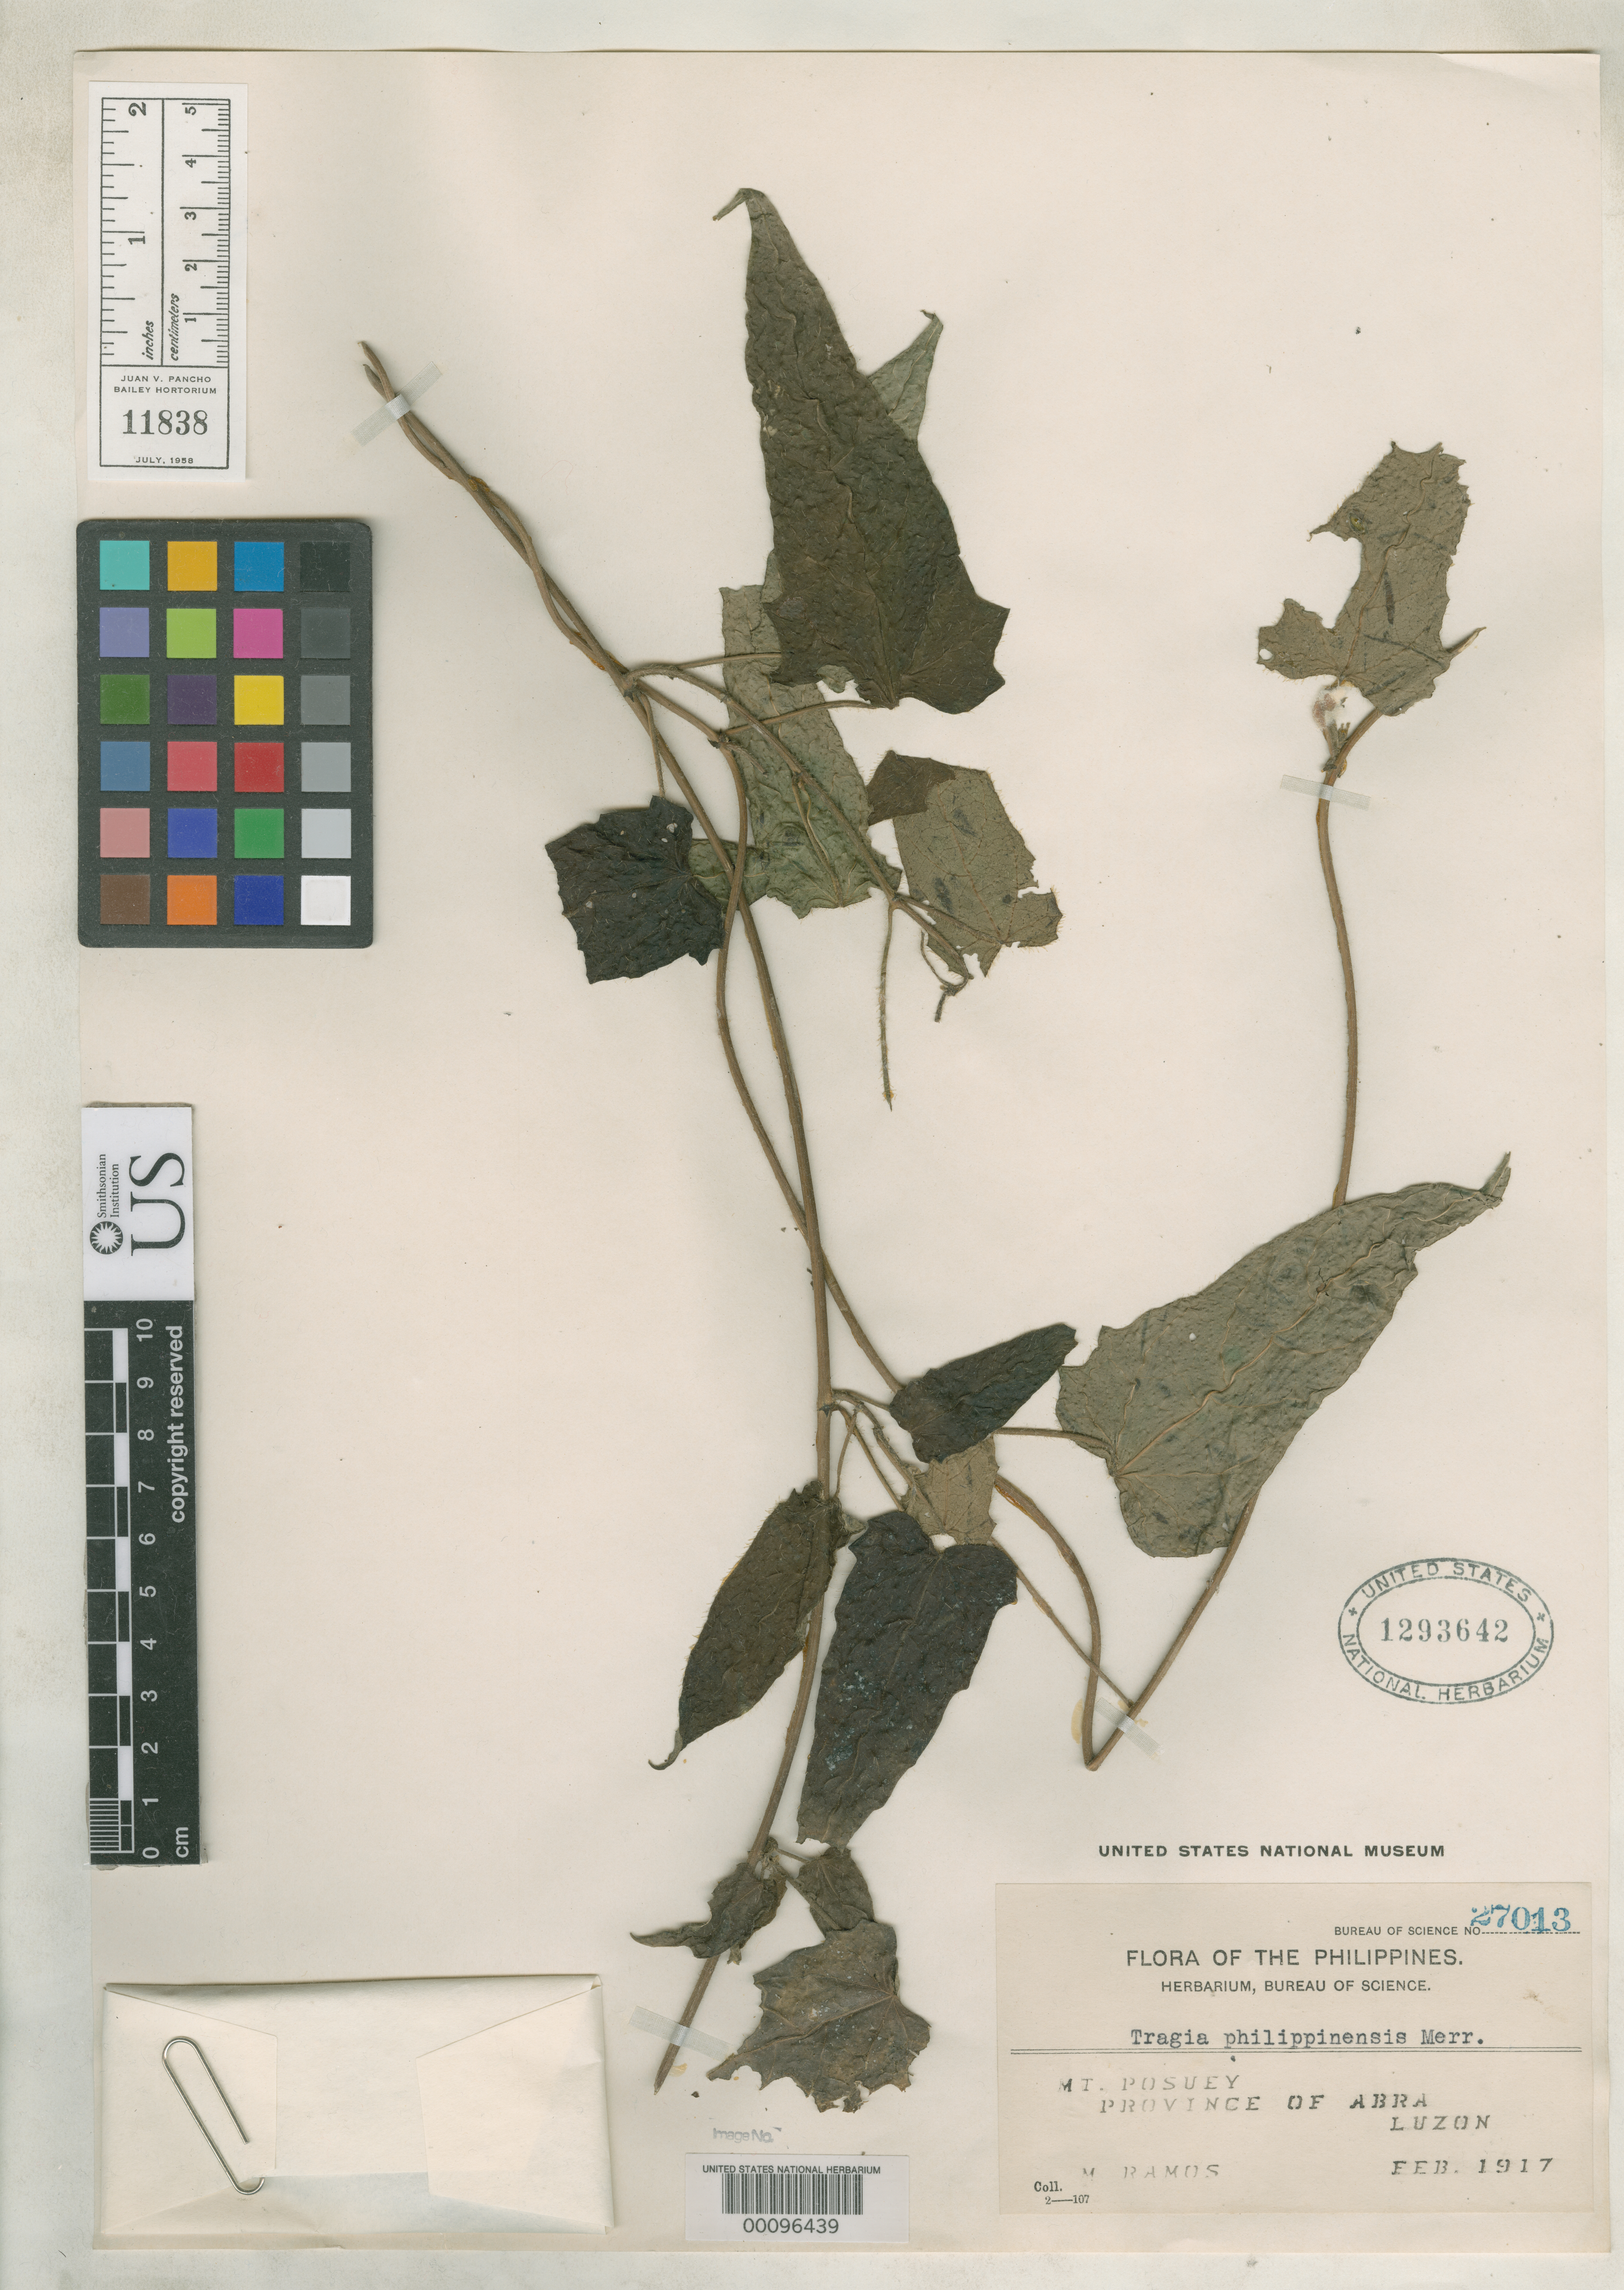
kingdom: Plantae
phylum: Tracheophyta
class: Magnoliopsida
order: Malpighiales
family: Euphorbiaceae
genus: Tragia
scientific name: Tragia philippinensis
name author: Merr.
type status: Isotype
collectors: M. Ramos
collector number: Bur. Sci. 27013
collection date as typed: Feb 1917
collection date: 1917-02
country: Philippines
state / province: Cordillera (Administrative Region)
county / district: Abra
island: Luzon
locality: Mt. Posuey.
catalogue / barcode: US 1293642